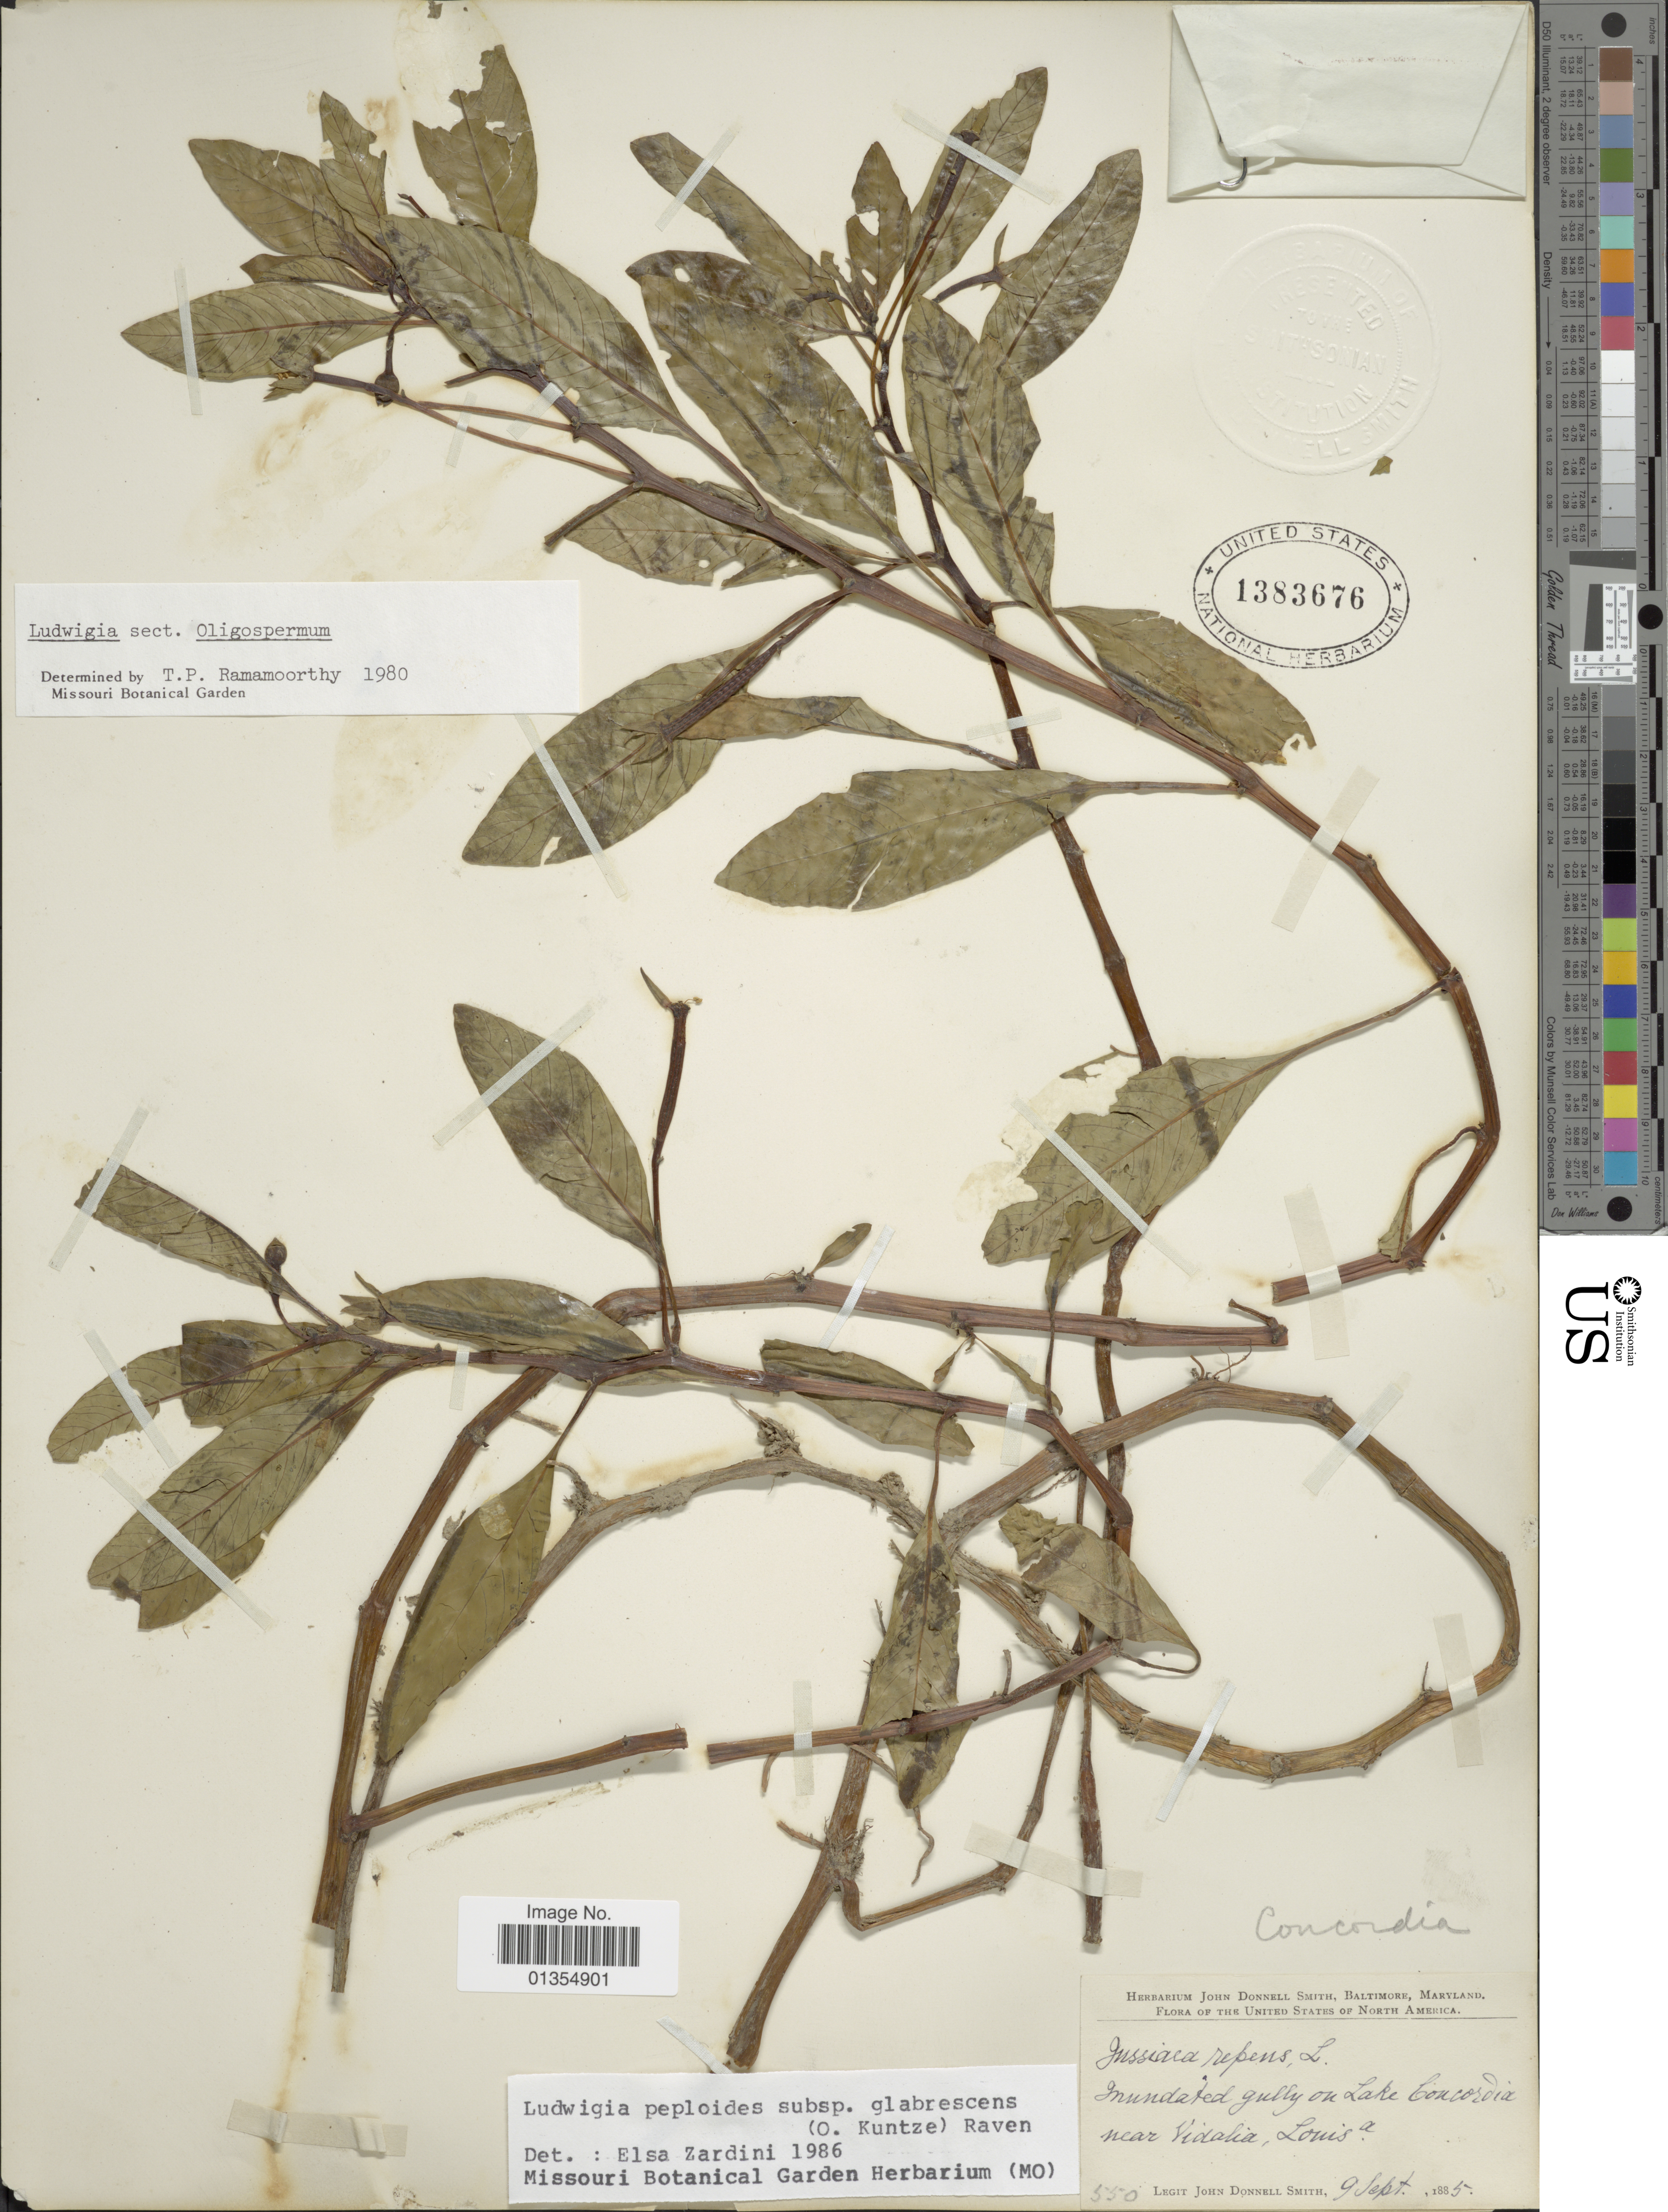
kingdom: Plantae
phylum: Tracheophyta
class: Magnoliopsida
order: Myrtales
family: Onagraceae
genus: Ludwigia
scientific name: Ludwigia peploides subsp. glabrescens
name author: (Kuntze) P.H. Raven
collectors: J. Donnell Smith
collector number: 550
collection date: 1885-09-09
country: United States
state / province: Louisiana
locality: Inundated gully on lake Concordia near Vidalia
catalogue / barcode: US 1383676